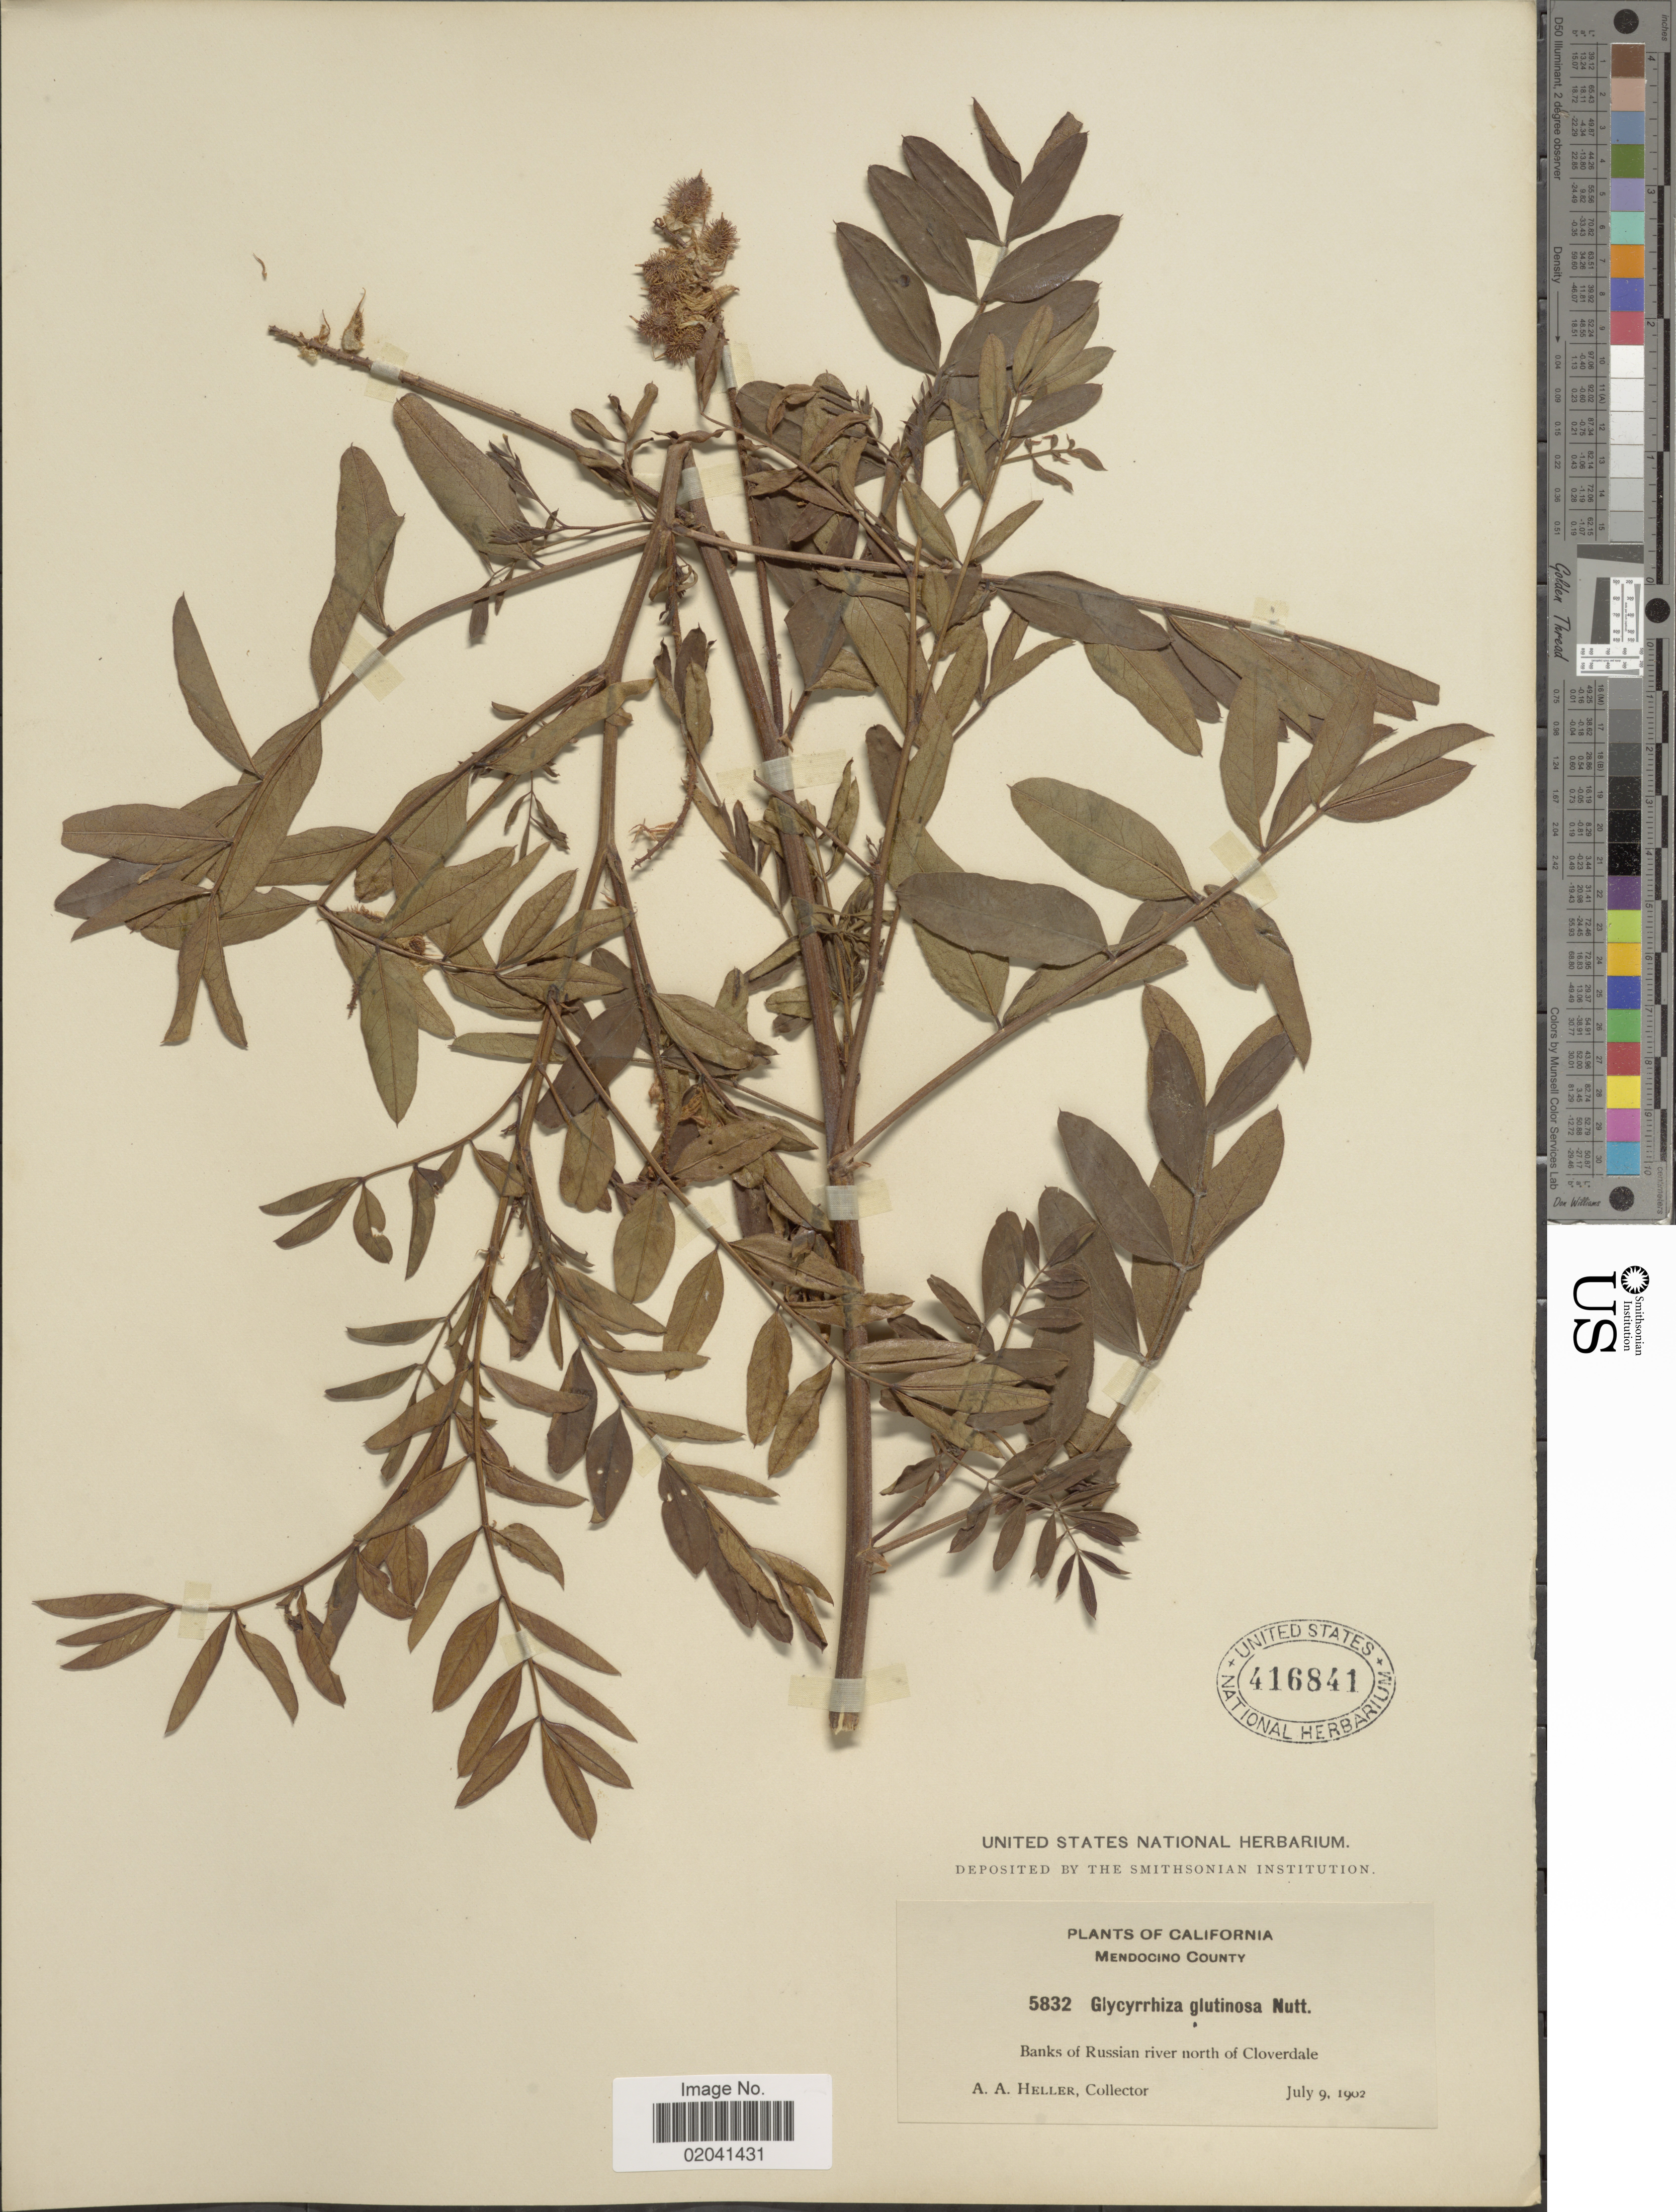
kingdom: Plantae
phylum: Tracheophyta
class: Magnoliopsida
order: Fabales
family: Fabaceae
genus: Glycyrrhiza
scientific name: Glycyrrhiza lepidota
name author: Pursh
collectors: A. A. Heller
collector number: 5832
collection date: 1902-07-09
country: United States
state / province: California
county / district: Mendocino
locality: Mendocino County. Banks of Russion river north of Cloverdale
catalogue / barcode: US 416841